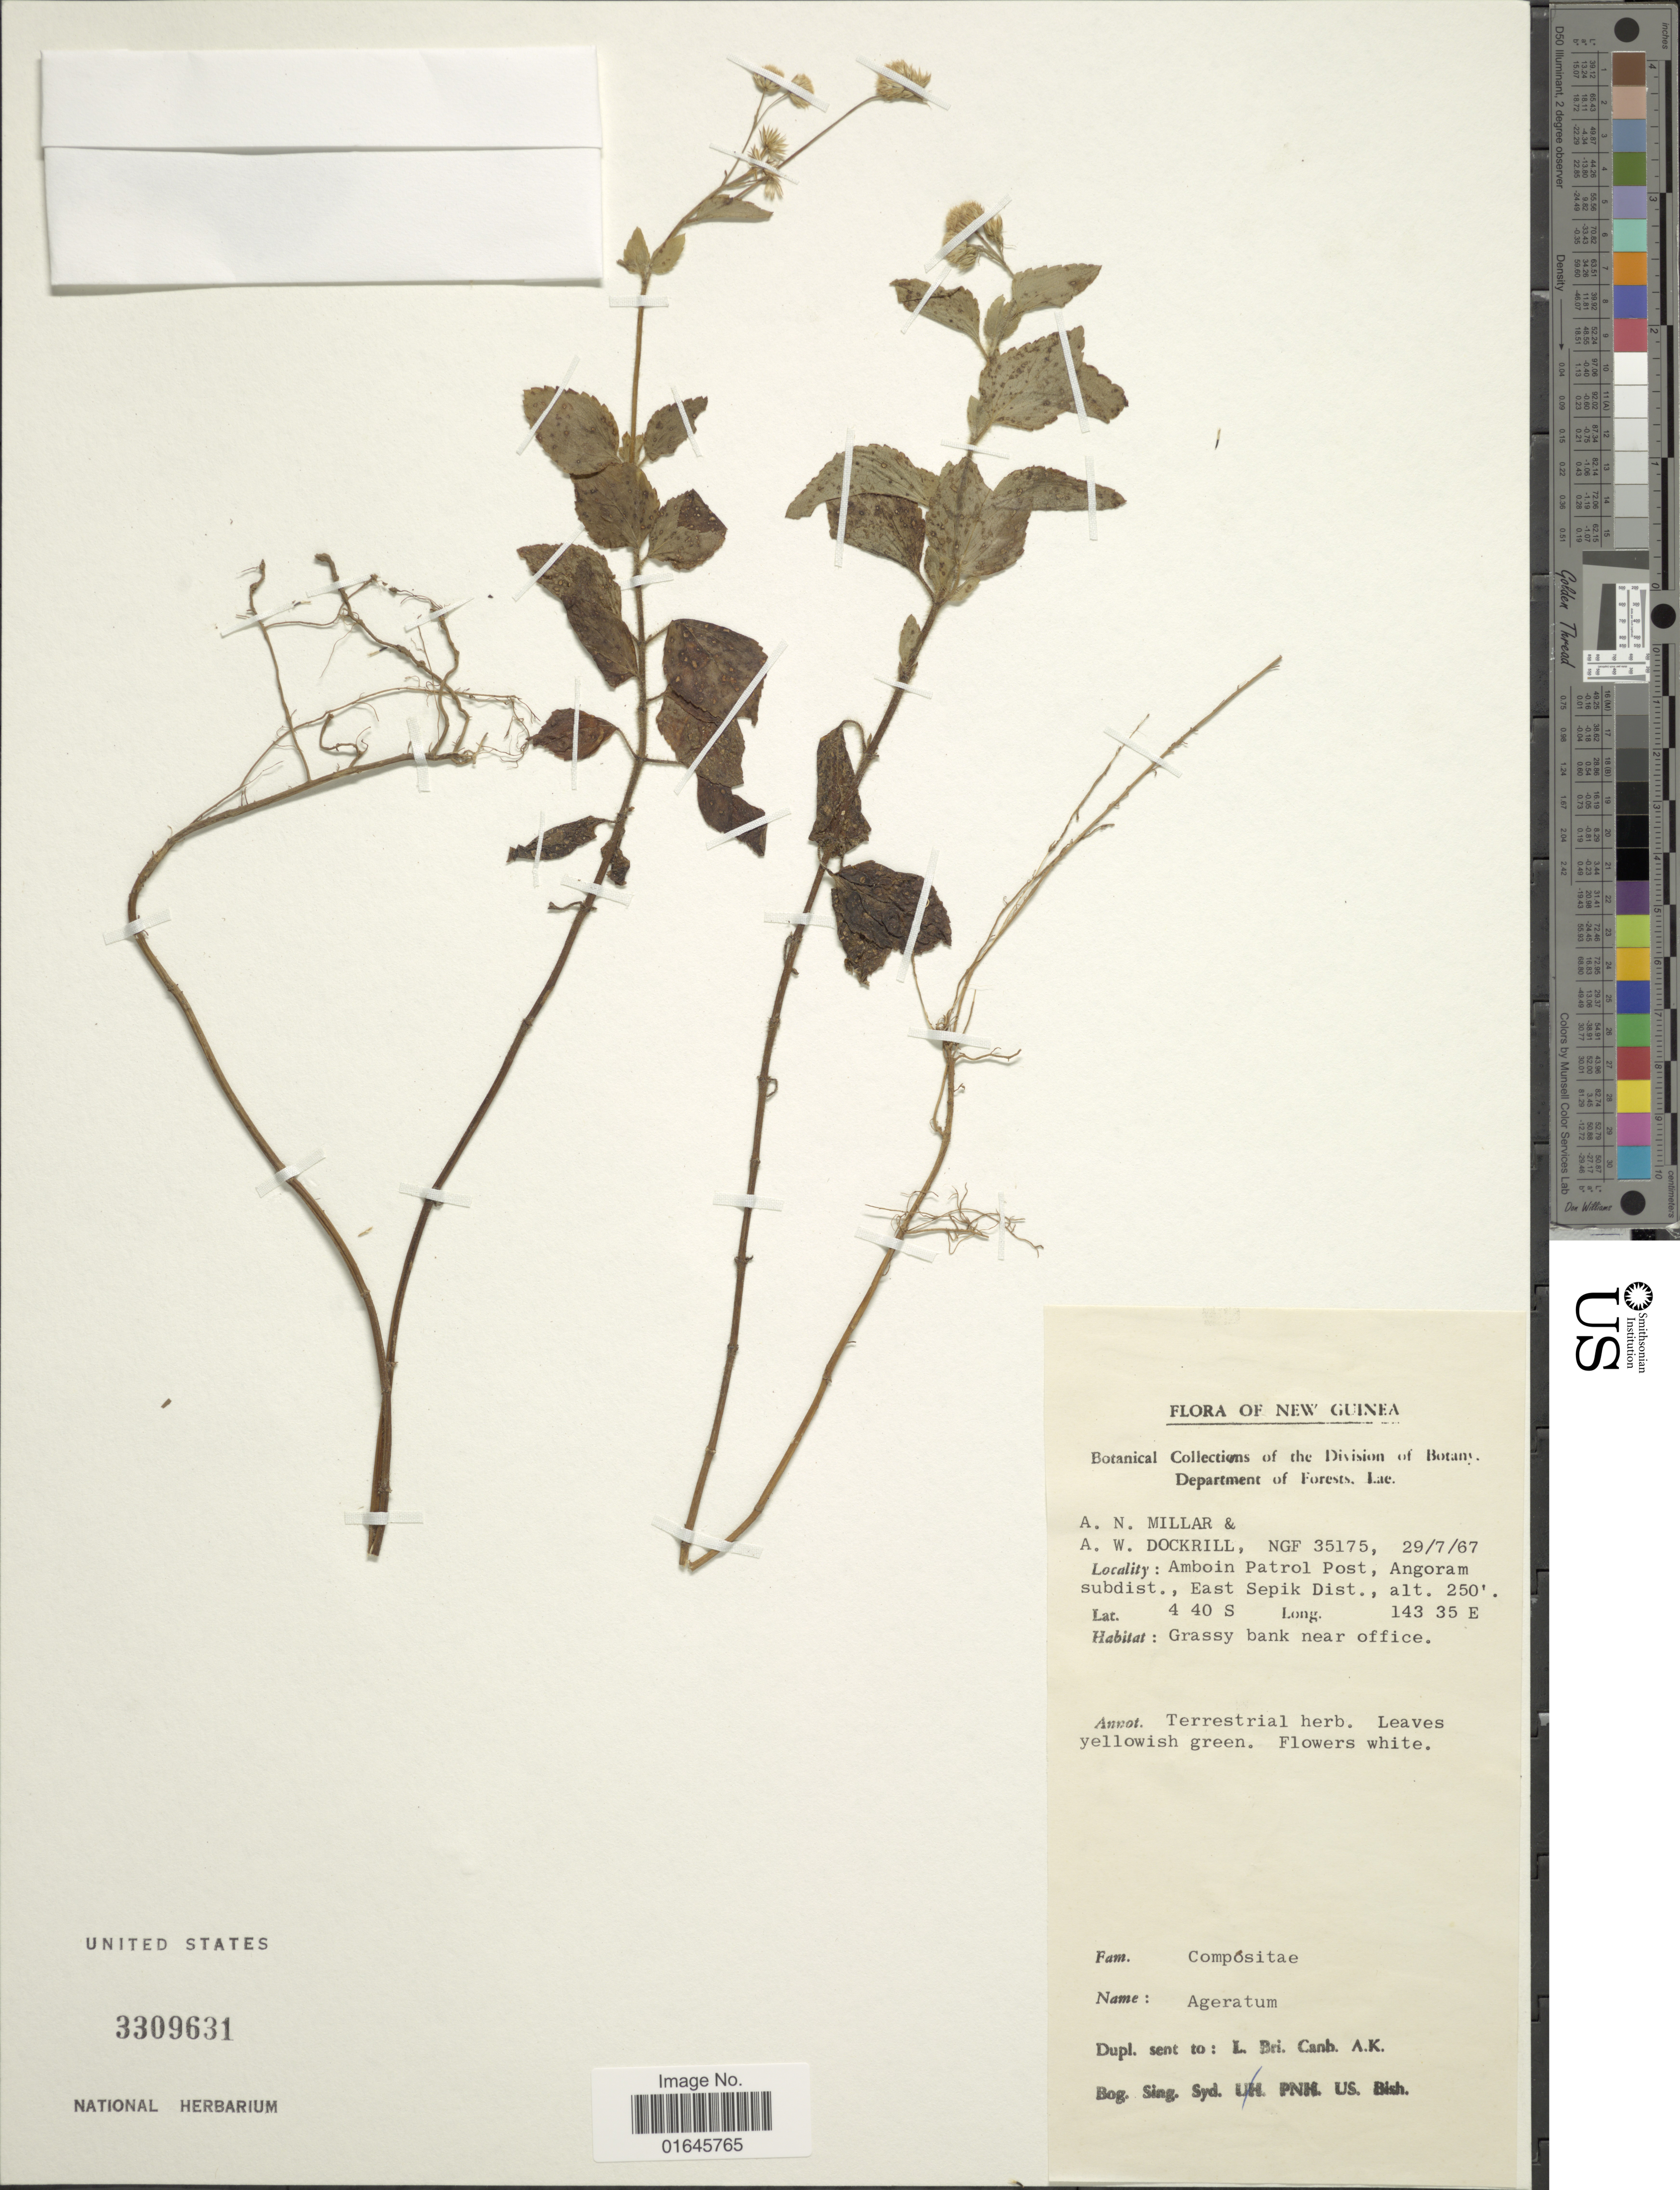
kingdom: Plantae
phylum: Tracheophyta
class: Magnoliopsida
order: Asterales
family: Asteraceae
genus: Ageratum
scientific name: Ageratum conyzoides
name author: L.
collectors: A. Millar & A. Dockrill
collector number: NGF 35175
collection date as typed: Transcribed d/m/y: 29/7/67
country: Papua New Guinea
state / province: East Sepik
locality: New Guinea, Amboin Patrol post, Angoram, Subdist., East Sepik Dist.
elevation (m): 250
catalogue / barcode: US 3309631